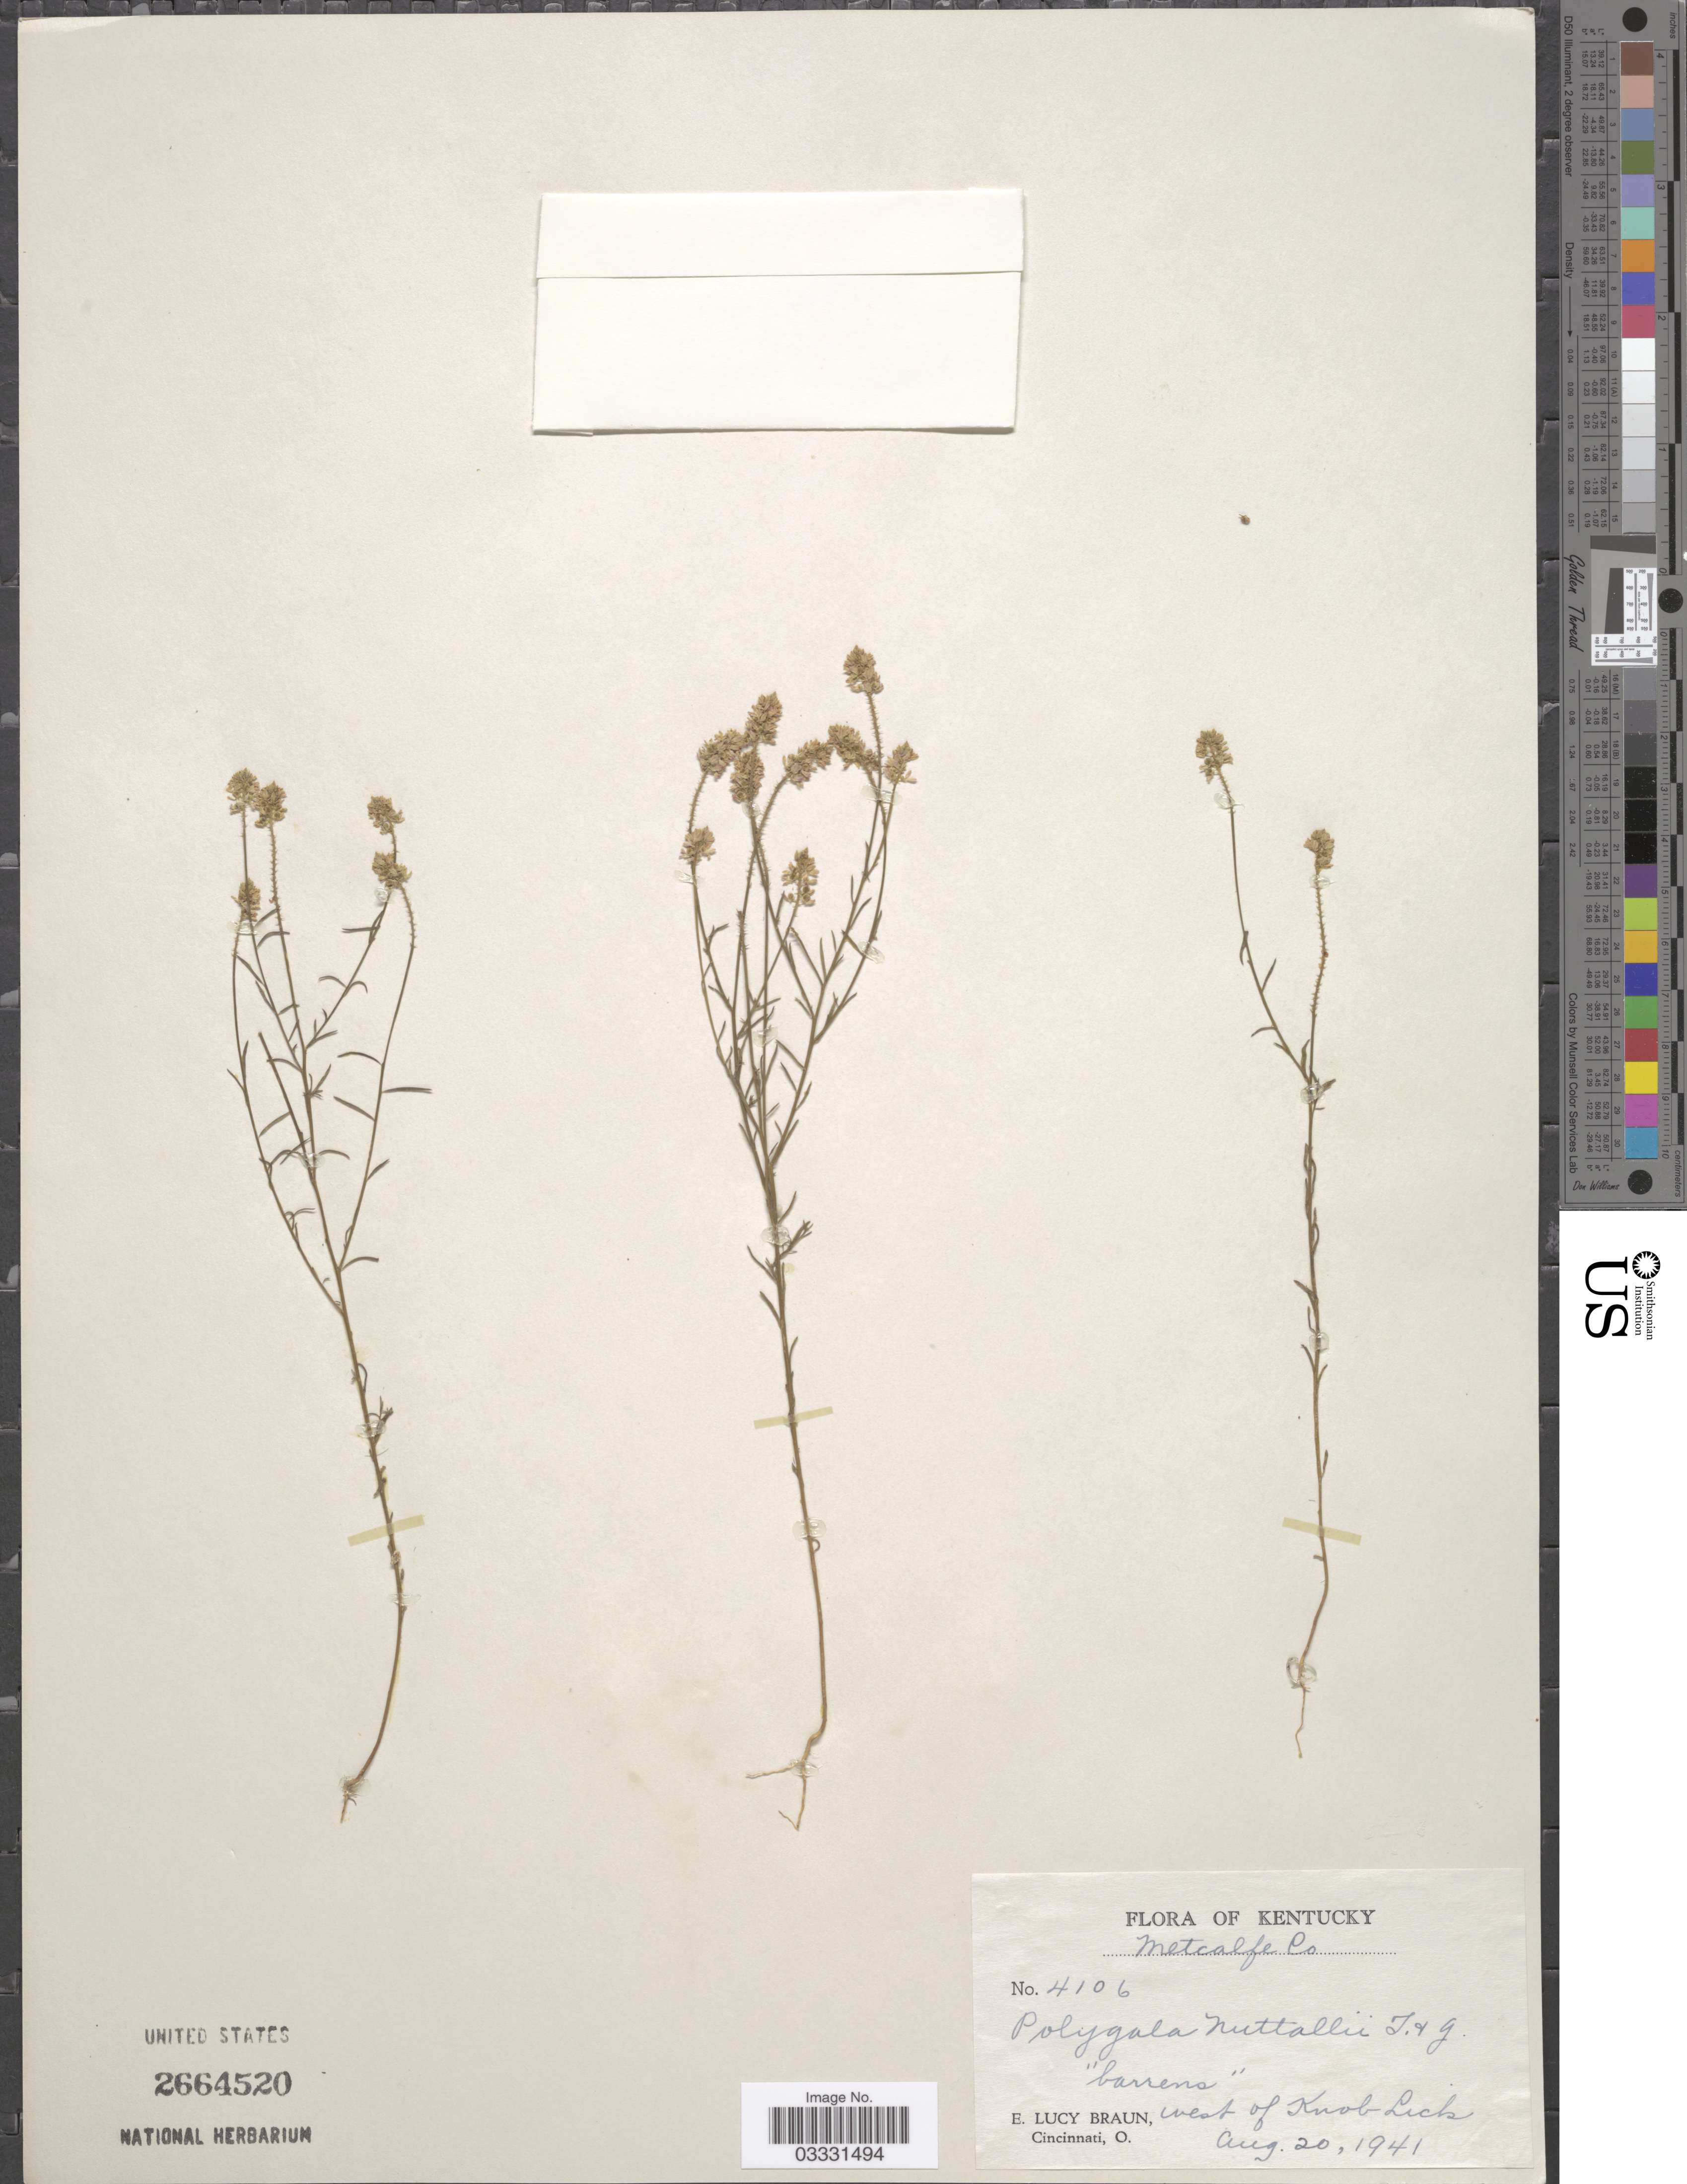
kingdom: Plantae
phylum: Tracheophyta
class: Magnoliopsida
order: Fabales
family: Polygalaceae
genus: Polygala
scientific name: Polygala nuttallii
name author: Torr. & A. Gray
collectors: E. L. Braun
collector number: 4106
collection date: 1941-08-20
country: United States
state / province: Kentucky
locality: Metcalfe Co. "barrens" west of Knob Lick.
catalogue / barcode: US 2664520